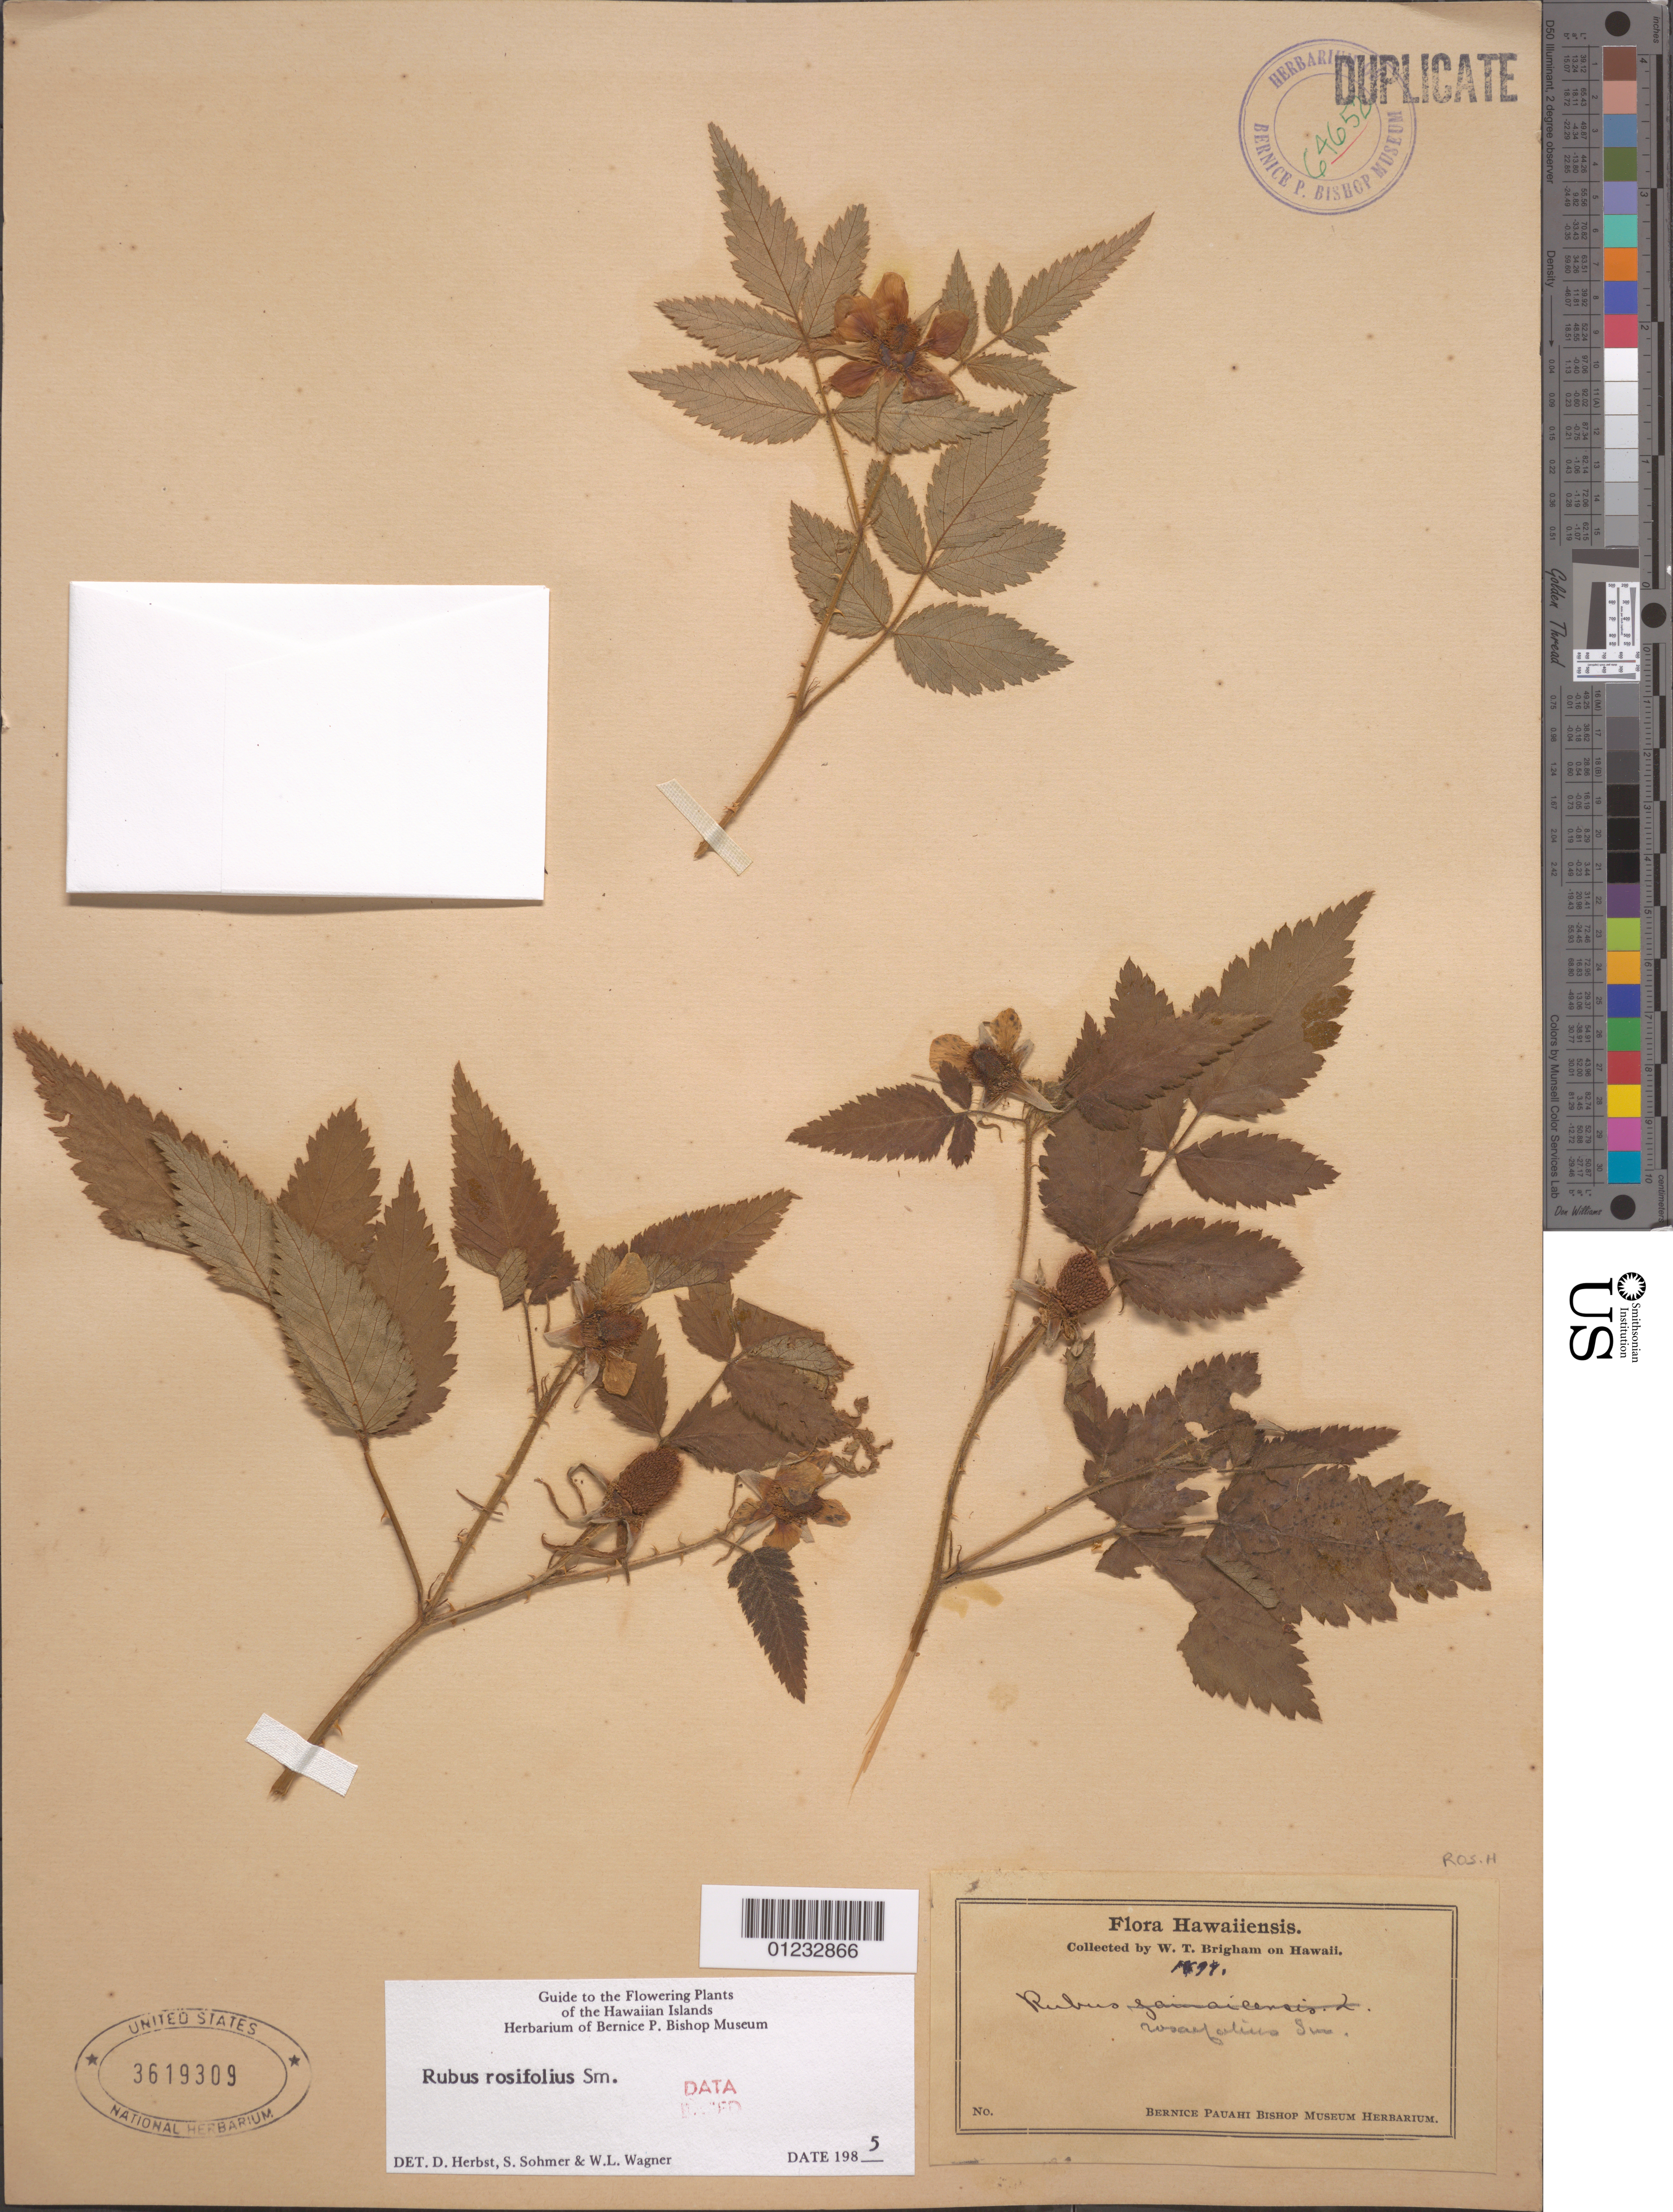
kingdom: Plantae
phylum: Tracheophyta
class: Magnoliopsida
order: Rosales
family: Rosaceae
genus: Rosa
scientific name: Rosa rosifolius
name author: Sm.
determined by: Herbst, D. R.; Sohmer, S. H.; Wagner, W. L.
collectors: W. T. Brigham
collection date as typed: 1879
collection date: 1879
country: United States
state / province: Hawaii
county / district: Hawaii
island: Hawaii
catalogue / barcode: US 3619309